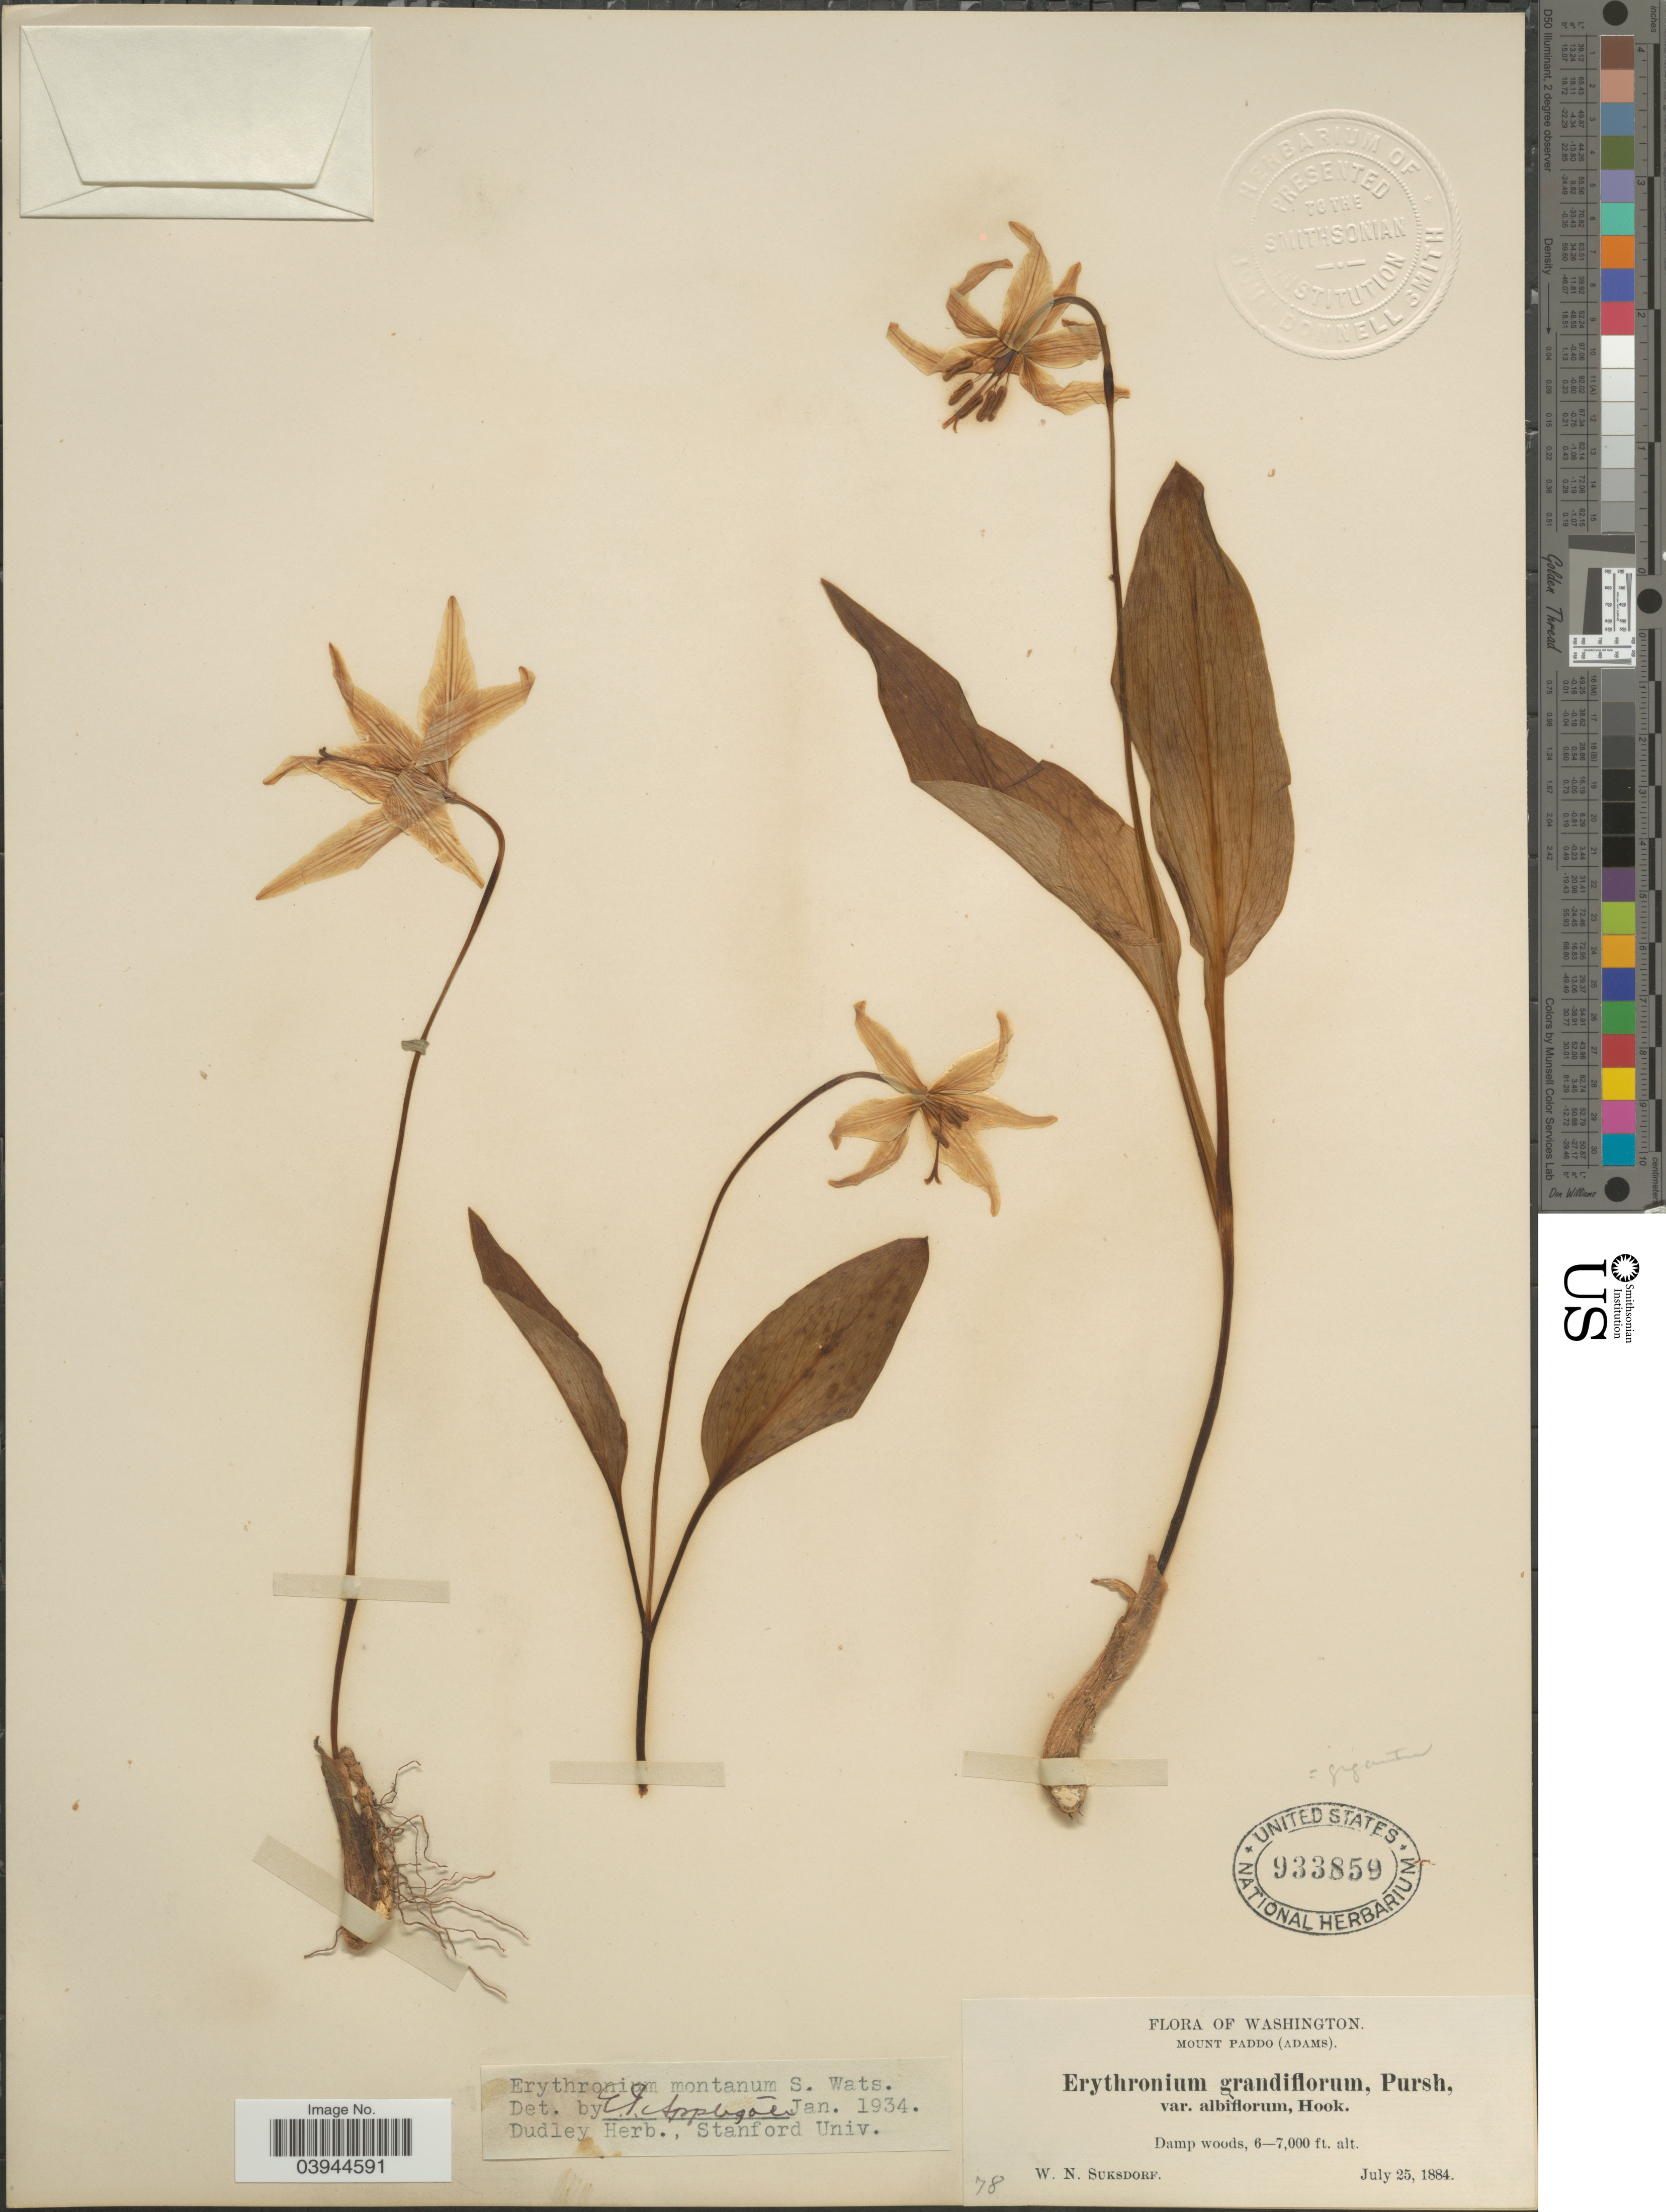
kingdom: Plantae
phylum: Tracheophyta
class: Liliopsida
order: Liliales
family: Liliaceae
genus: Erythronium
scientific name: Erythronium montanum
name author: S. Watson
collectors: W. N. Suksdorf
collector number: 78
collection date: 1884-07-25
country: United States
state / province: Washington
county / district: Skamania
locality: Mount Paddo (Adams).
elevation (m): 1829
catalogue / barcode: US 933859